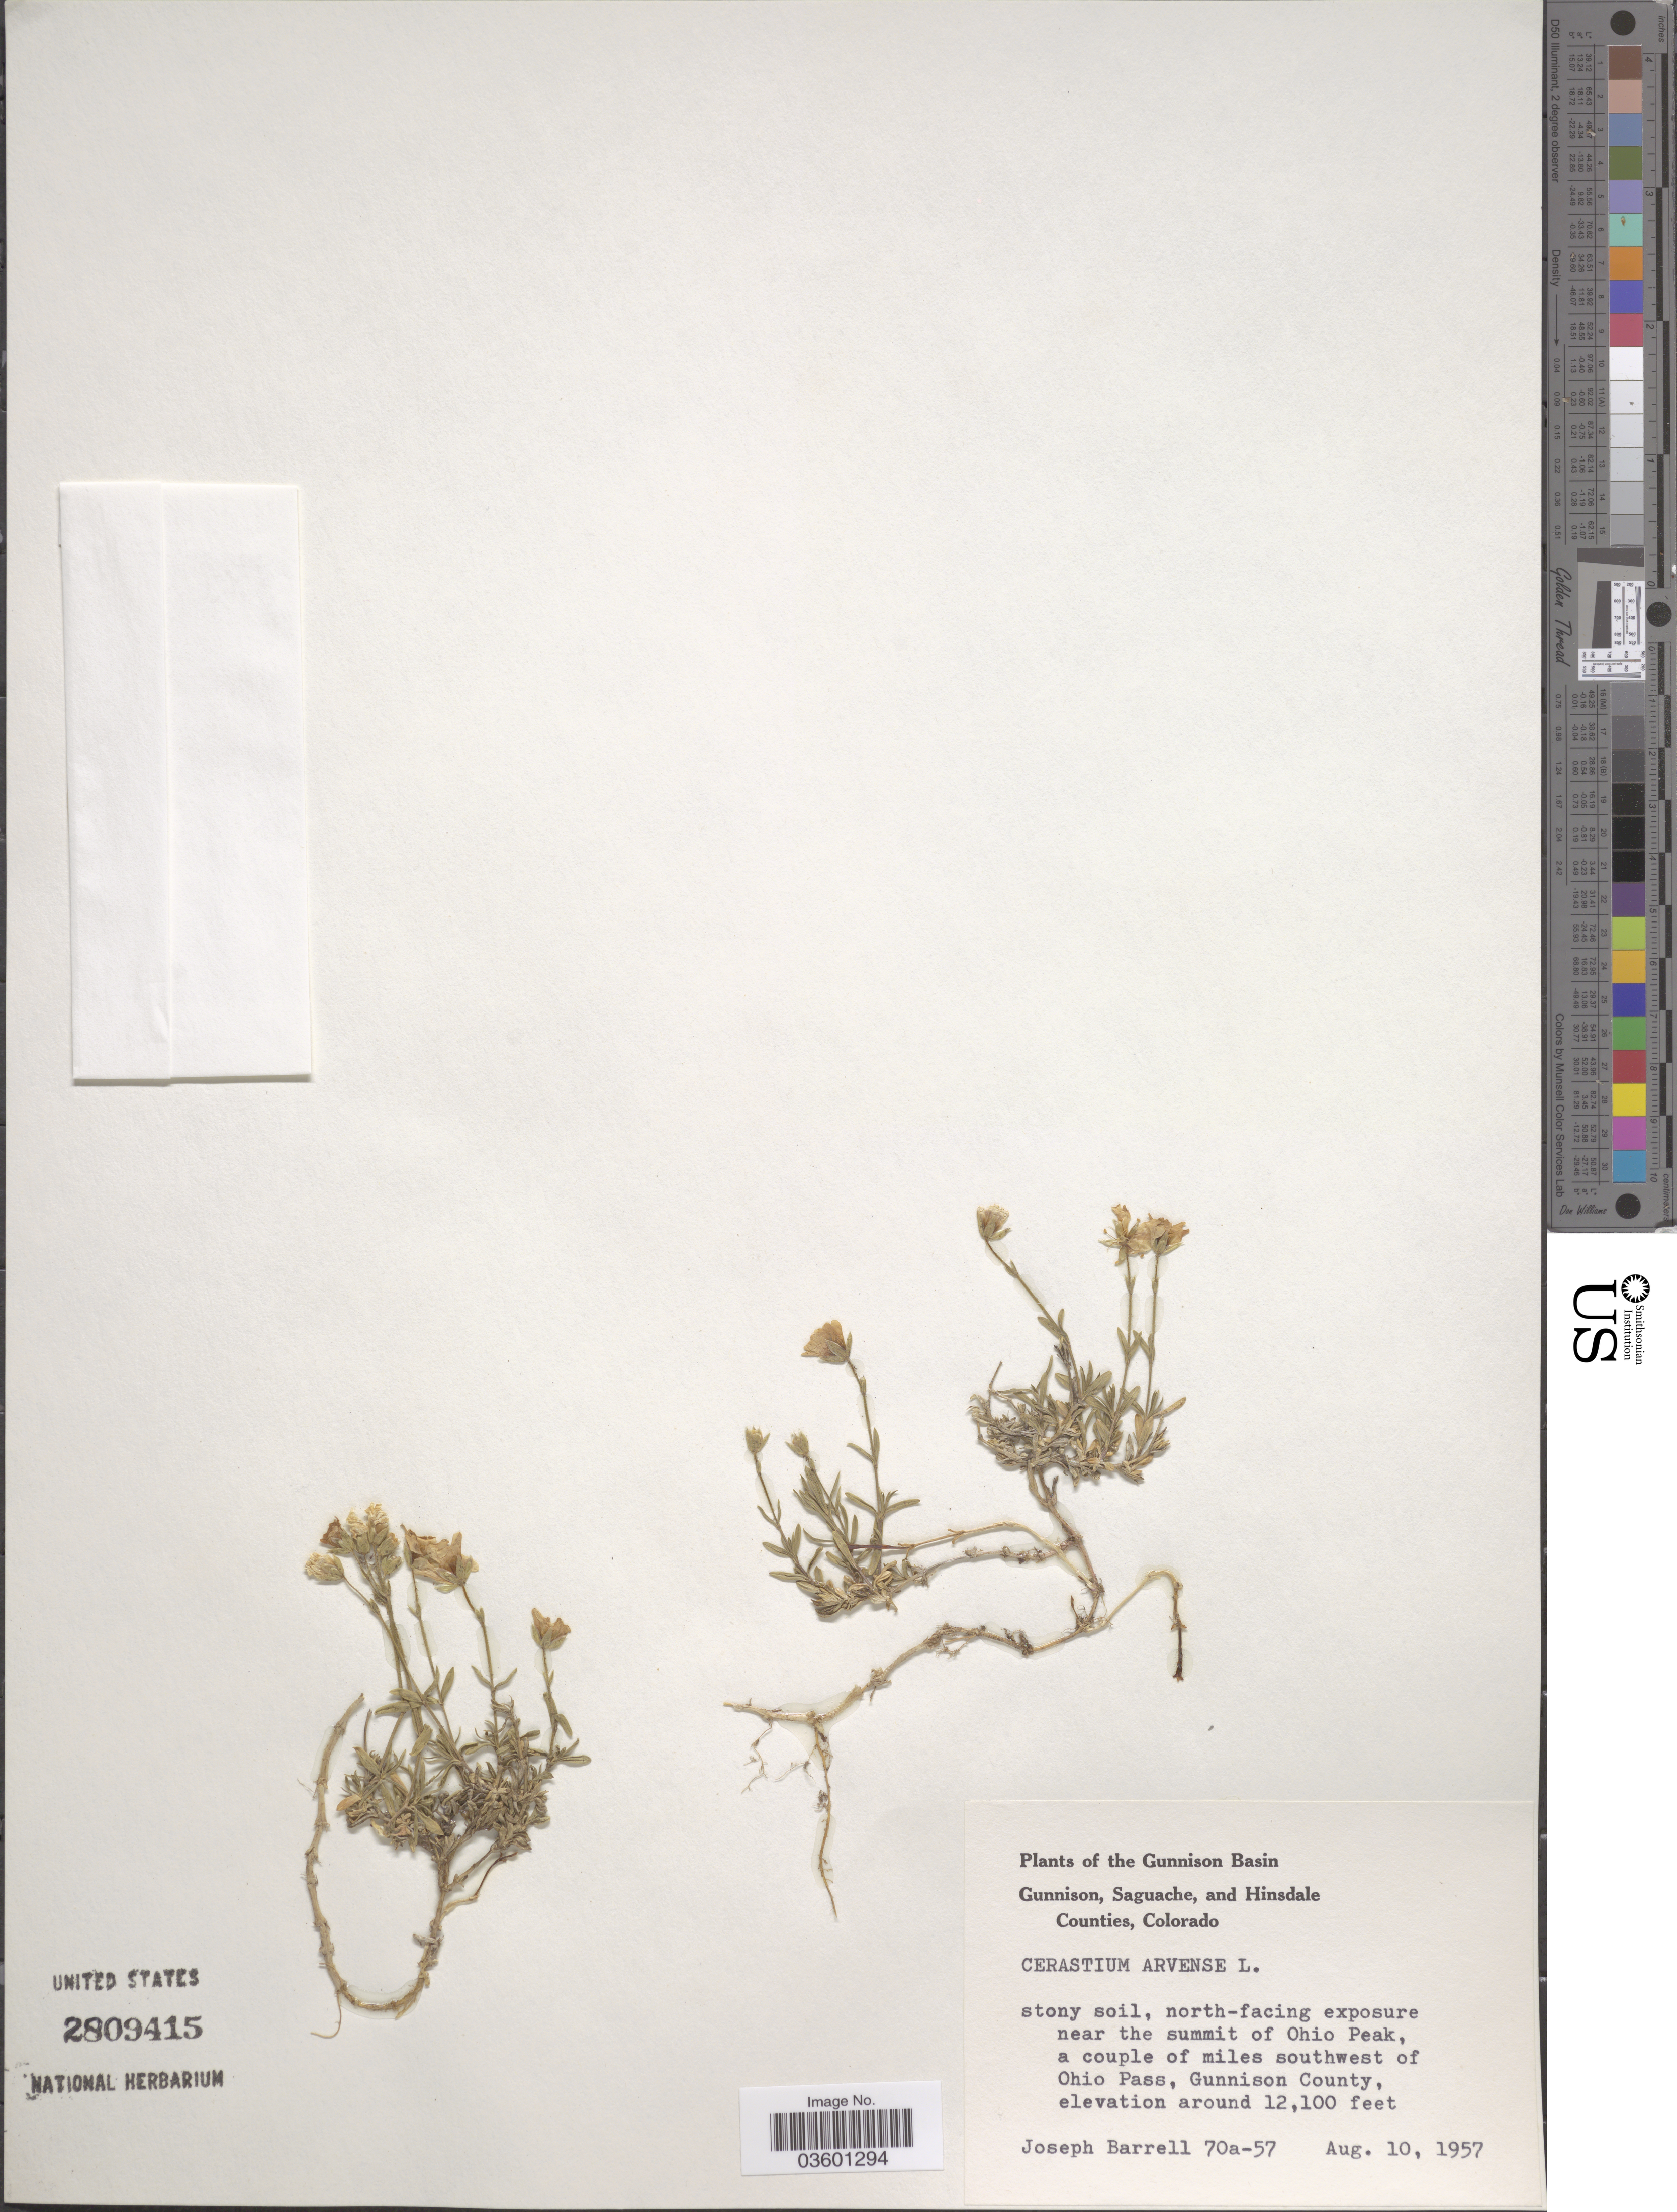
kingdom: Plantae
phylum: Tracheophyta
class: Magnoliopsida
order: Caryophyllales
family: Caryophyllaceae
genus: Cerastium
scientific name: Cerastium arvense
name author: L.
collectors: J. Barrell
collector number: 70a-57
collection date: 1957-08-10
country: United States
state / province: Colorado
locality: Gunnison Basin. Gunnison County. Stony soil, north-facing exposure near the summit of Ohio Peak, a couple of miles southwest of Ohio Pass.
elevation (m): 3688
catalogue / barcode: US 2809415